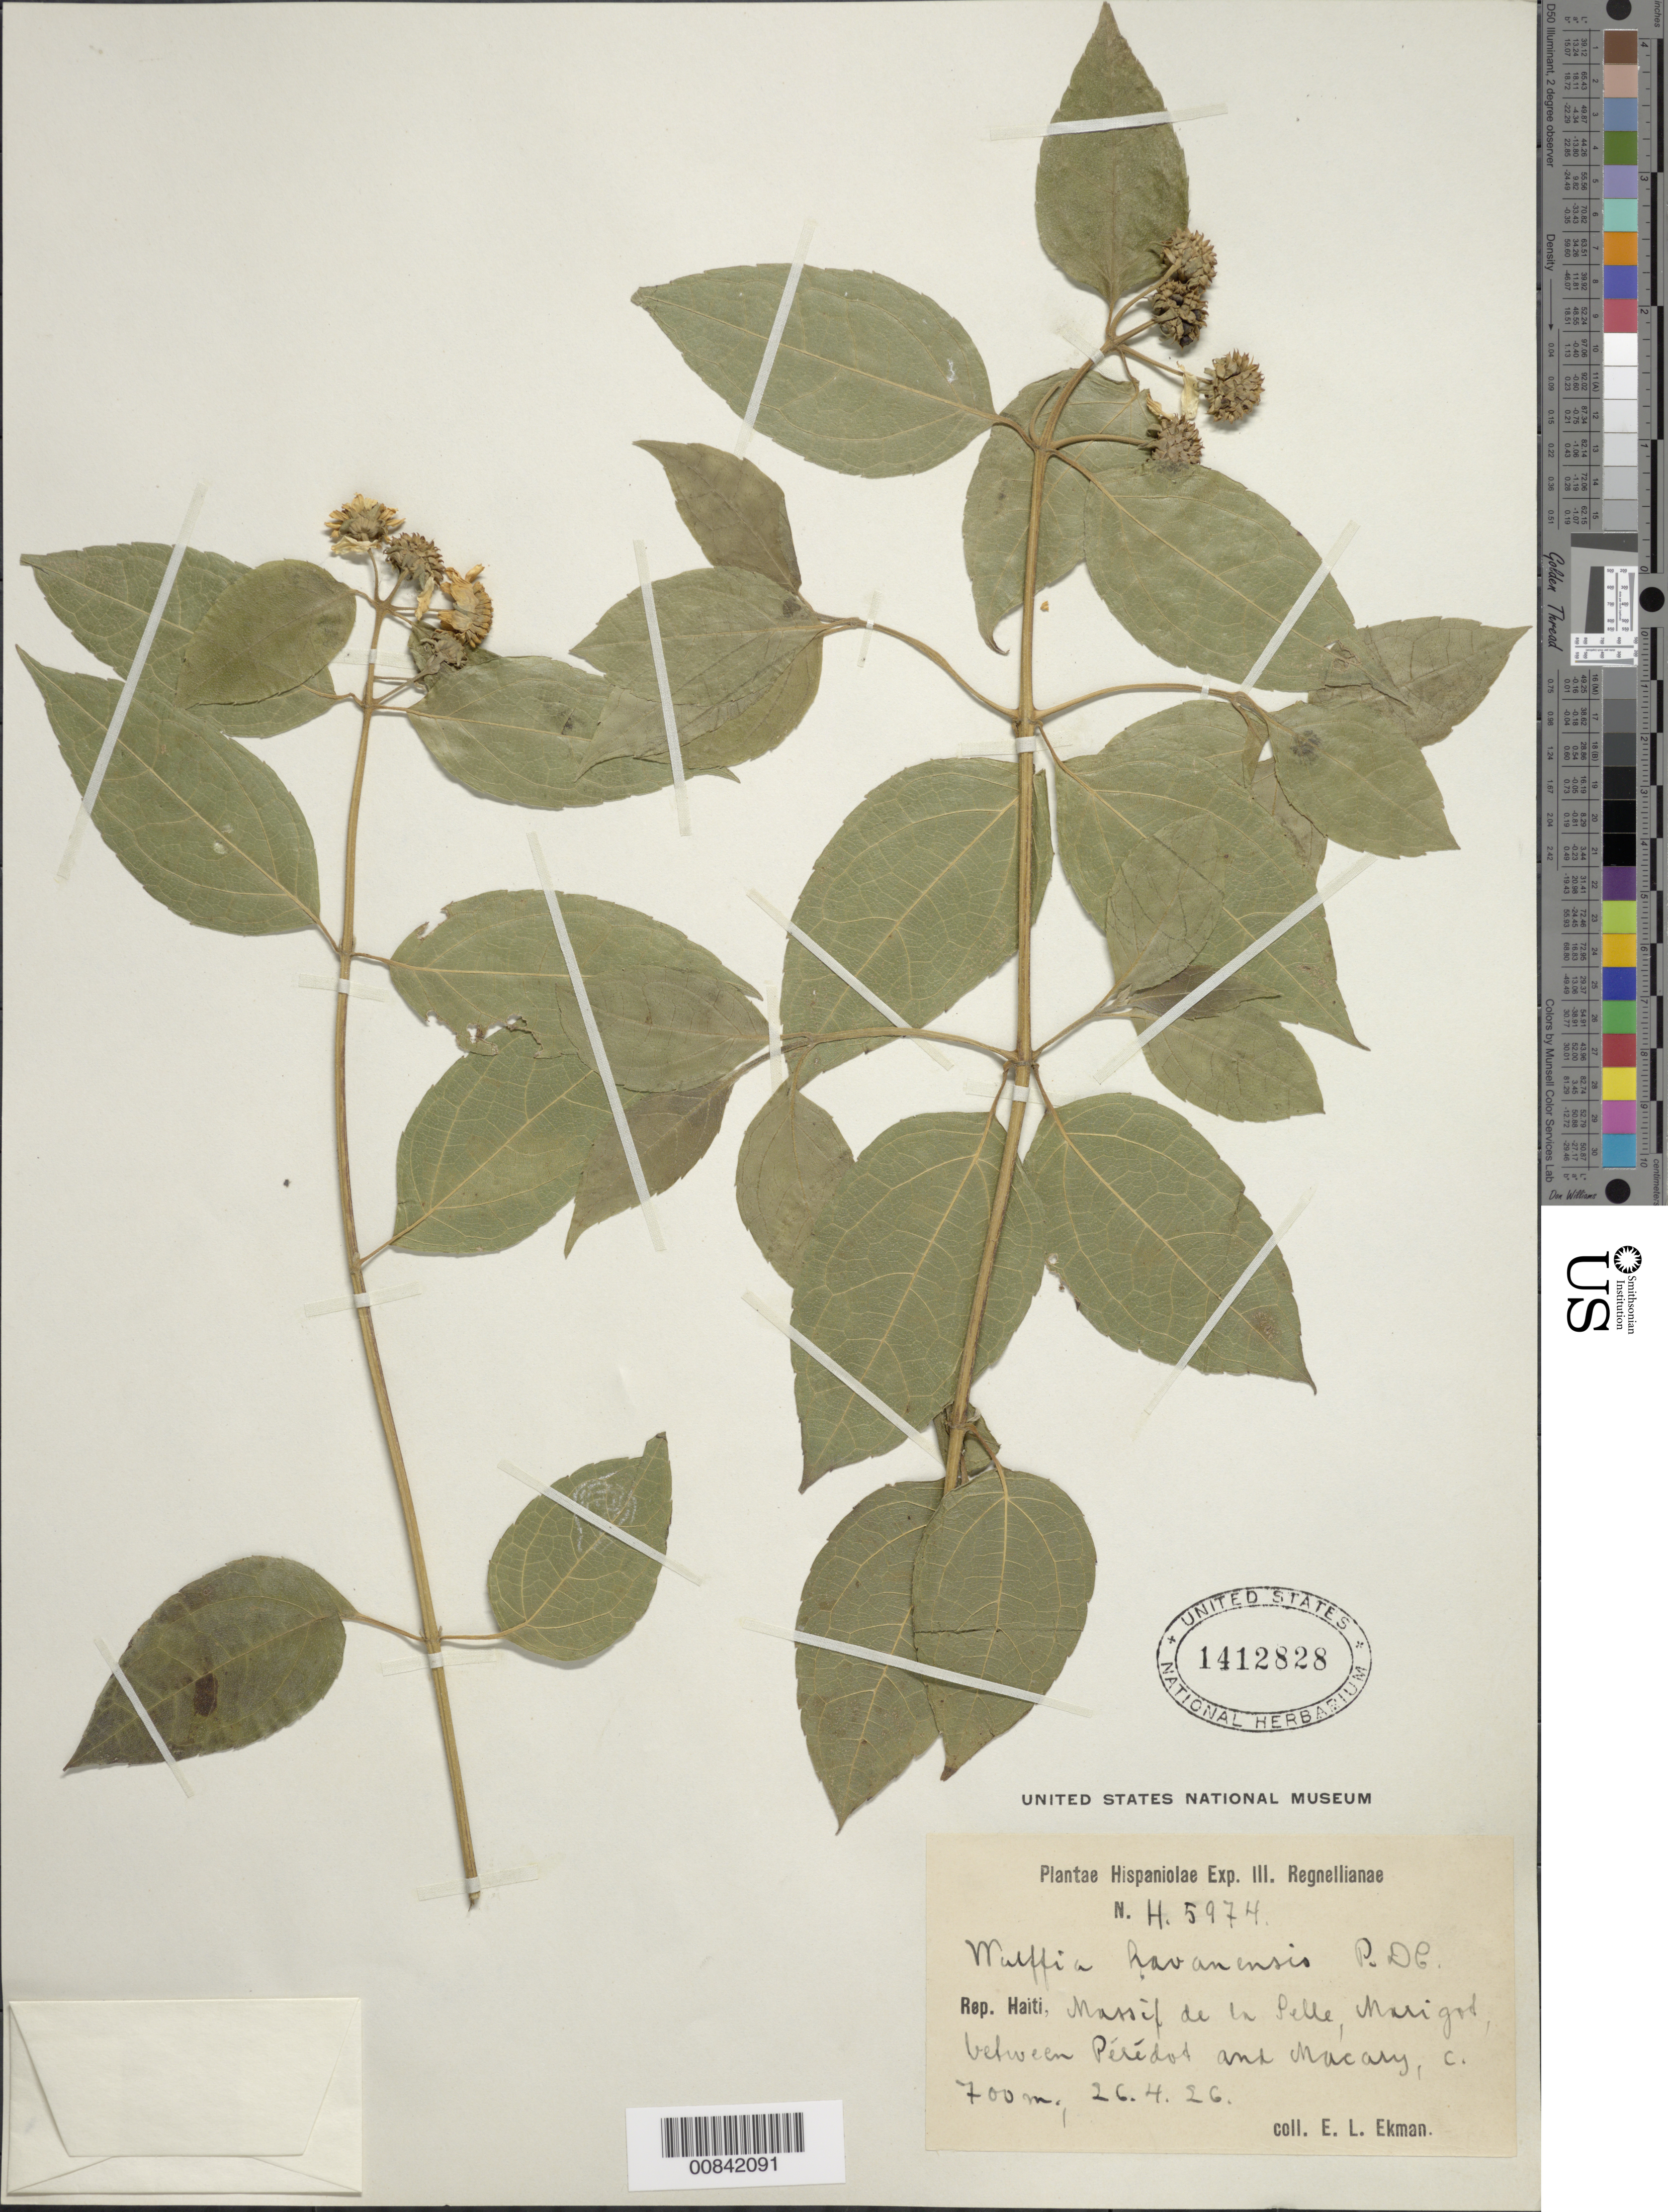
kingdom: Plantae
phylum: Tracheophyta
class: Magnoliopsida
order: Asterales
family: Asteraceae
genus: Wulffia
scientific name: Wulffia havanensis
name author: DC.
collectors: E. L. Ekman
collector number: H 5974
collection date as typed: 26 Apr 1926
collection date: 1926-04-26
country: Haiti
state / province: Sud-Est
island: Hispaniola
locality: Massif de la Selle, Marigot, between Pérédot and Macary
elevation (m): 700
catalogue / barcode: US 1412828